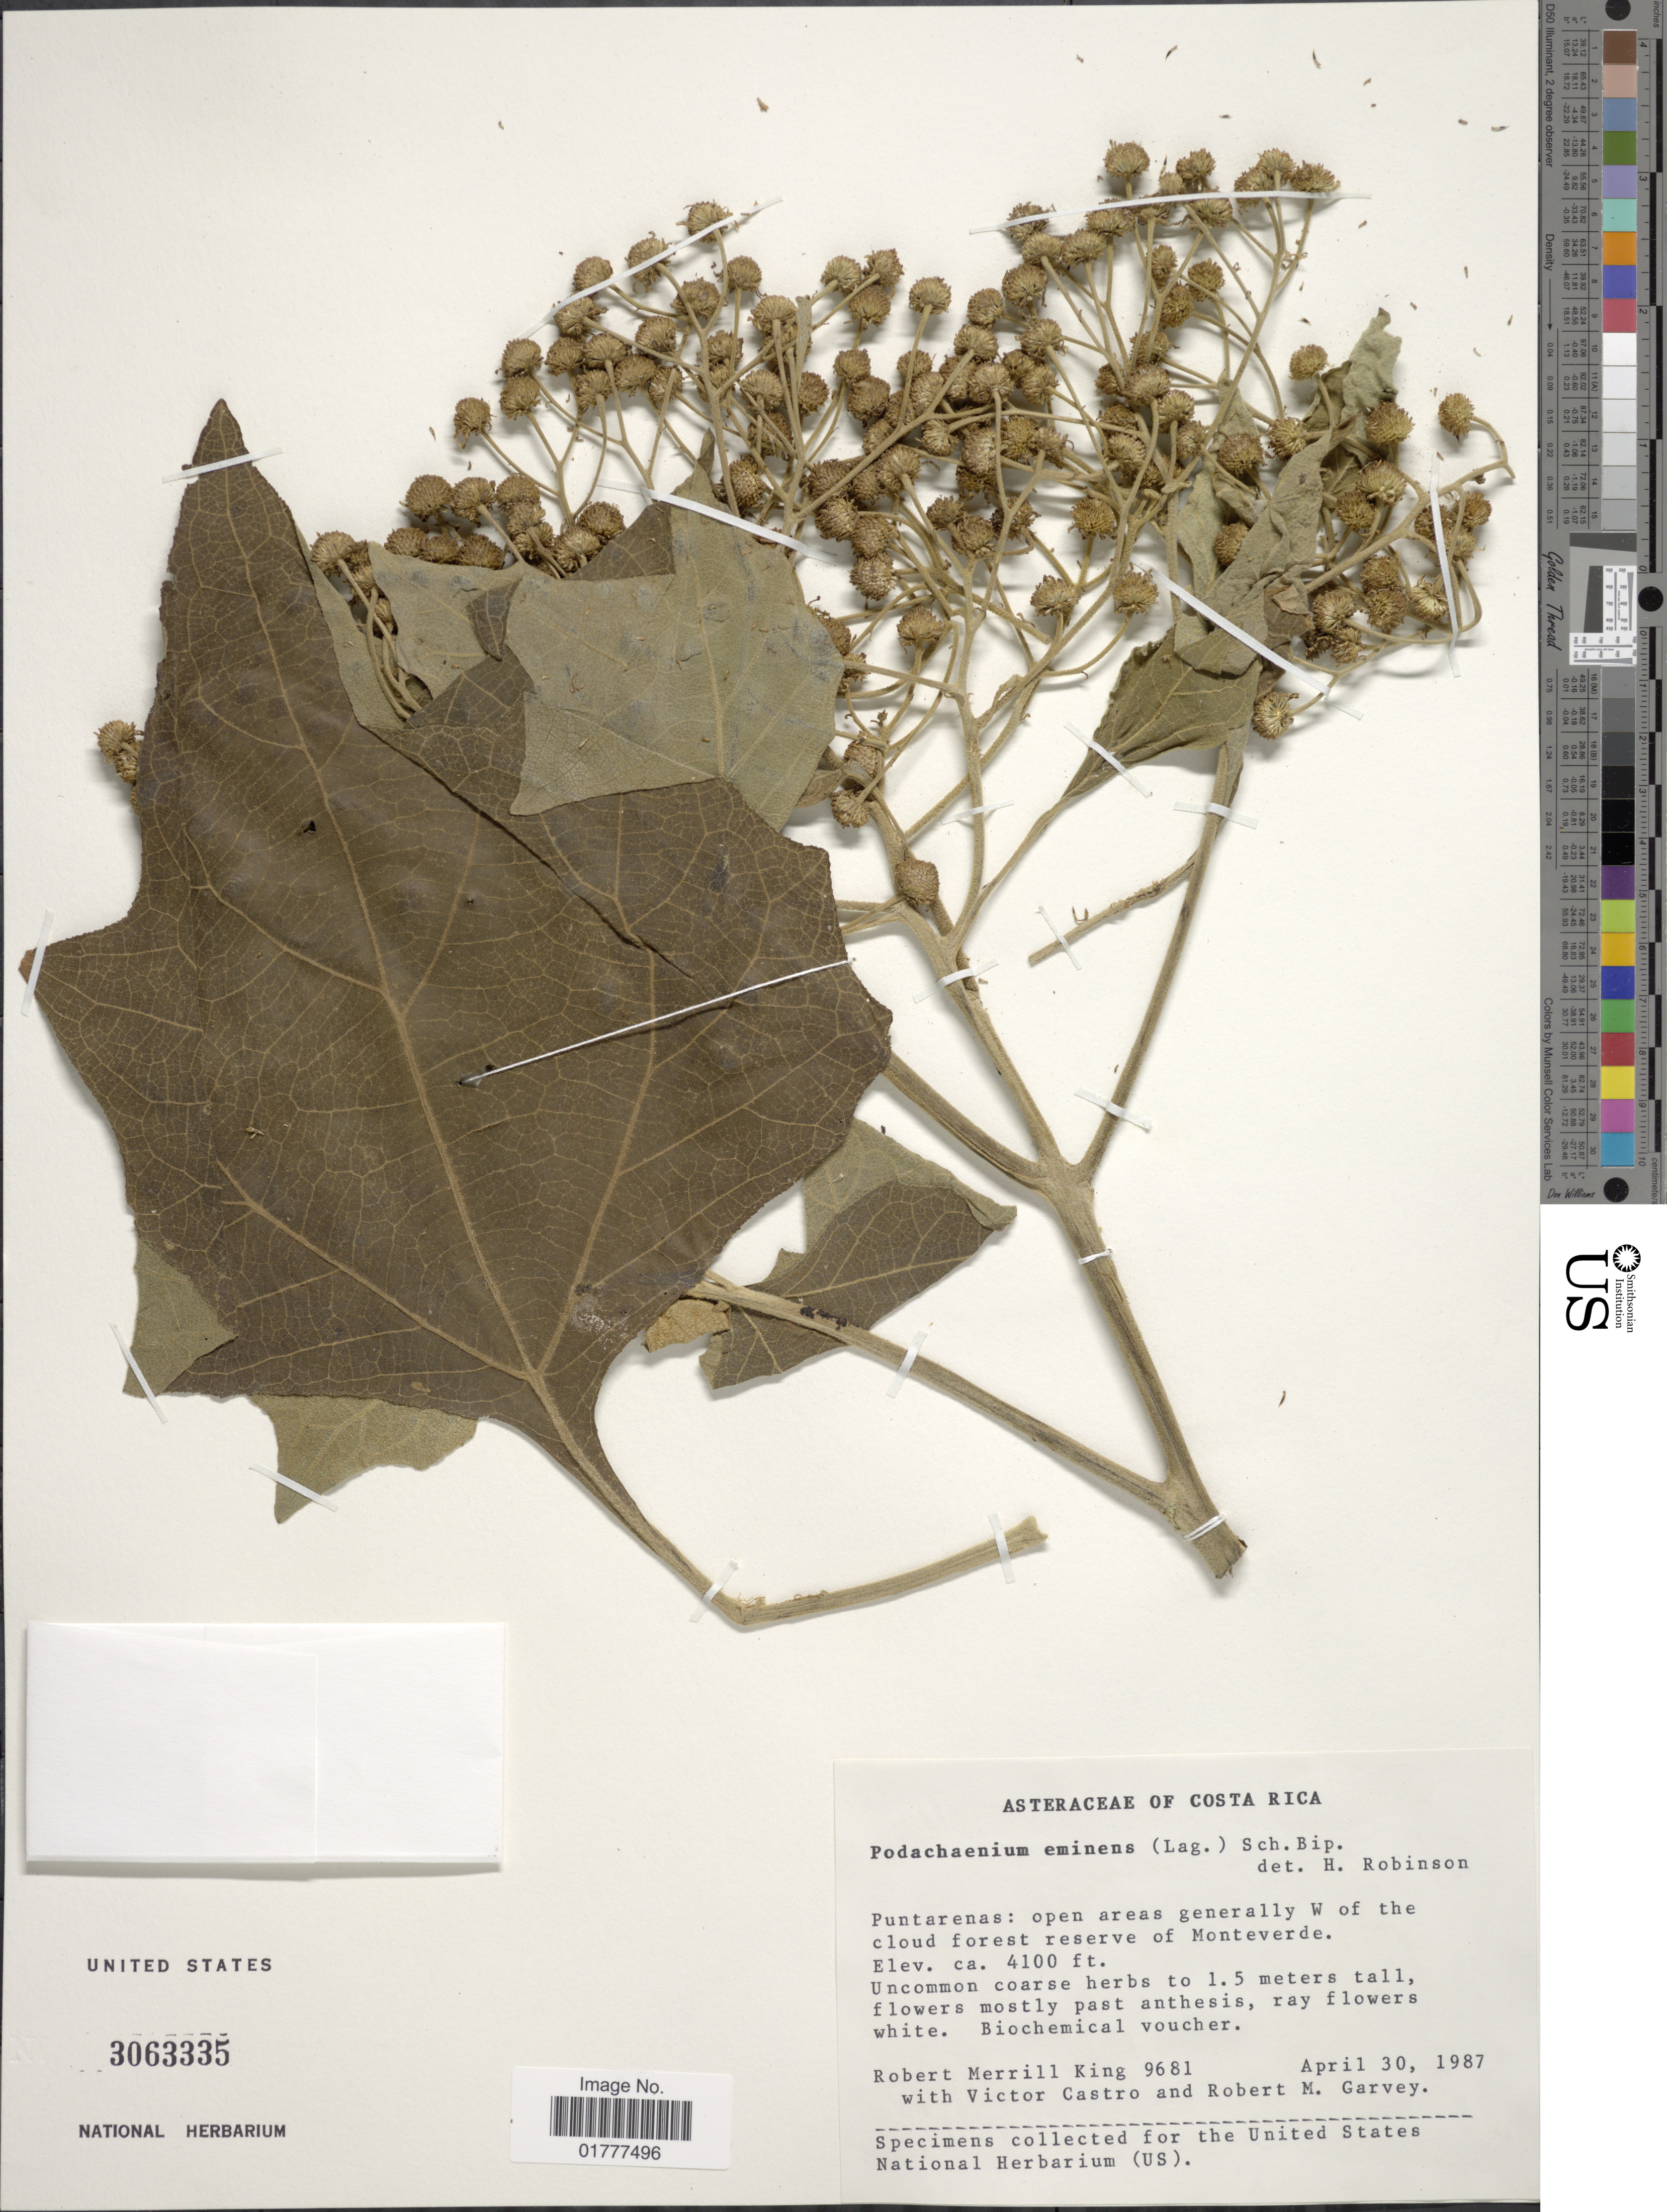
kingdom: Plantae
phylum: Tracheophyta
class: Magnoliopsida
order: Asterales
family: Asteraceae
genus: Podachaenium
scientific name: Podachaenium eminens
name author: (Lag.) Sch. Bip. ex Sch. Bip.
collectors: R. M. King, V. Castro & R. Garvey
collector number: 9681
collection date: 1987-04-30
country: Costa Rica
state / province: Puntarenas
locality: Puntarenas: open areas generally W of the cloud forest reserve of Monteverde.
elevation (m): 1250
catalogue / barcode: US 3063335